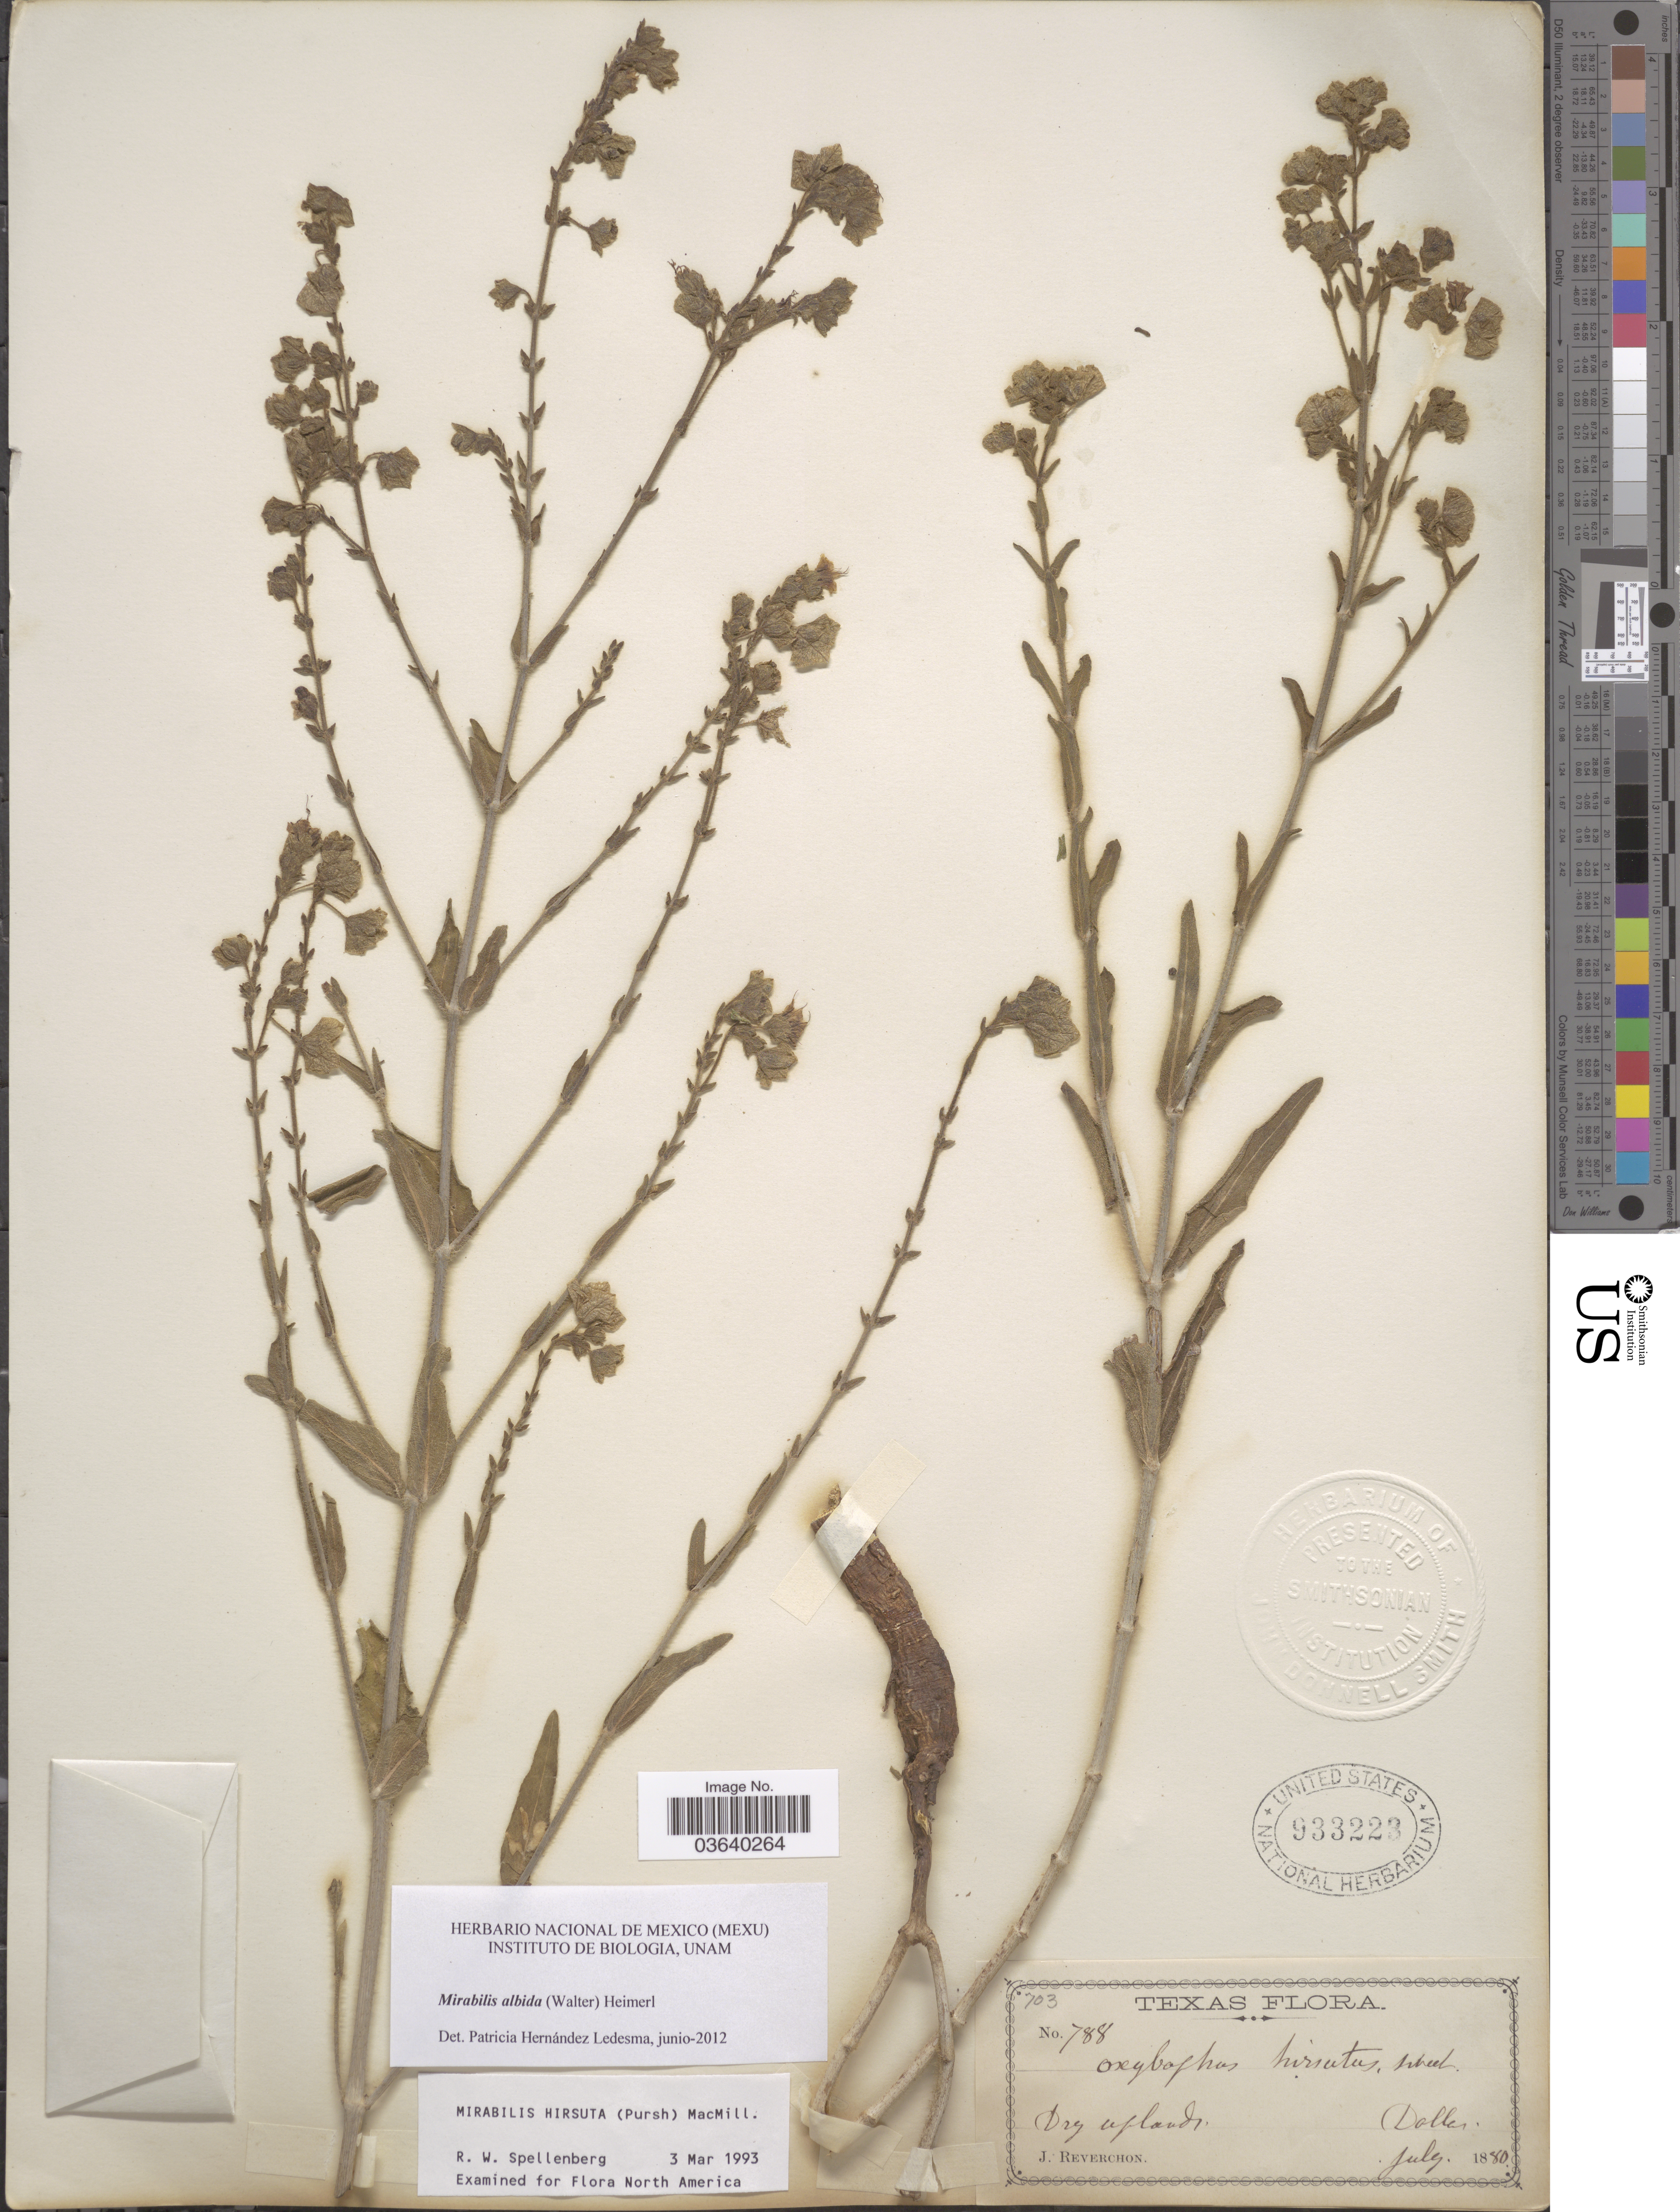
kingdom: Plantae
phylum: Tracheophyta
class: Magnoliopsida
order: Caryophyllales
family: Nyctaginaceae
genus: Mirabilis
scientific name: Mirabilis albida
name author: (Walter) Heimerl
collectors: J. Reverchon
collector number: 788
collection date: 1880-07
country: United States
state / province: Texas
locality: Dallas.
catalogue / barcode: US 933223